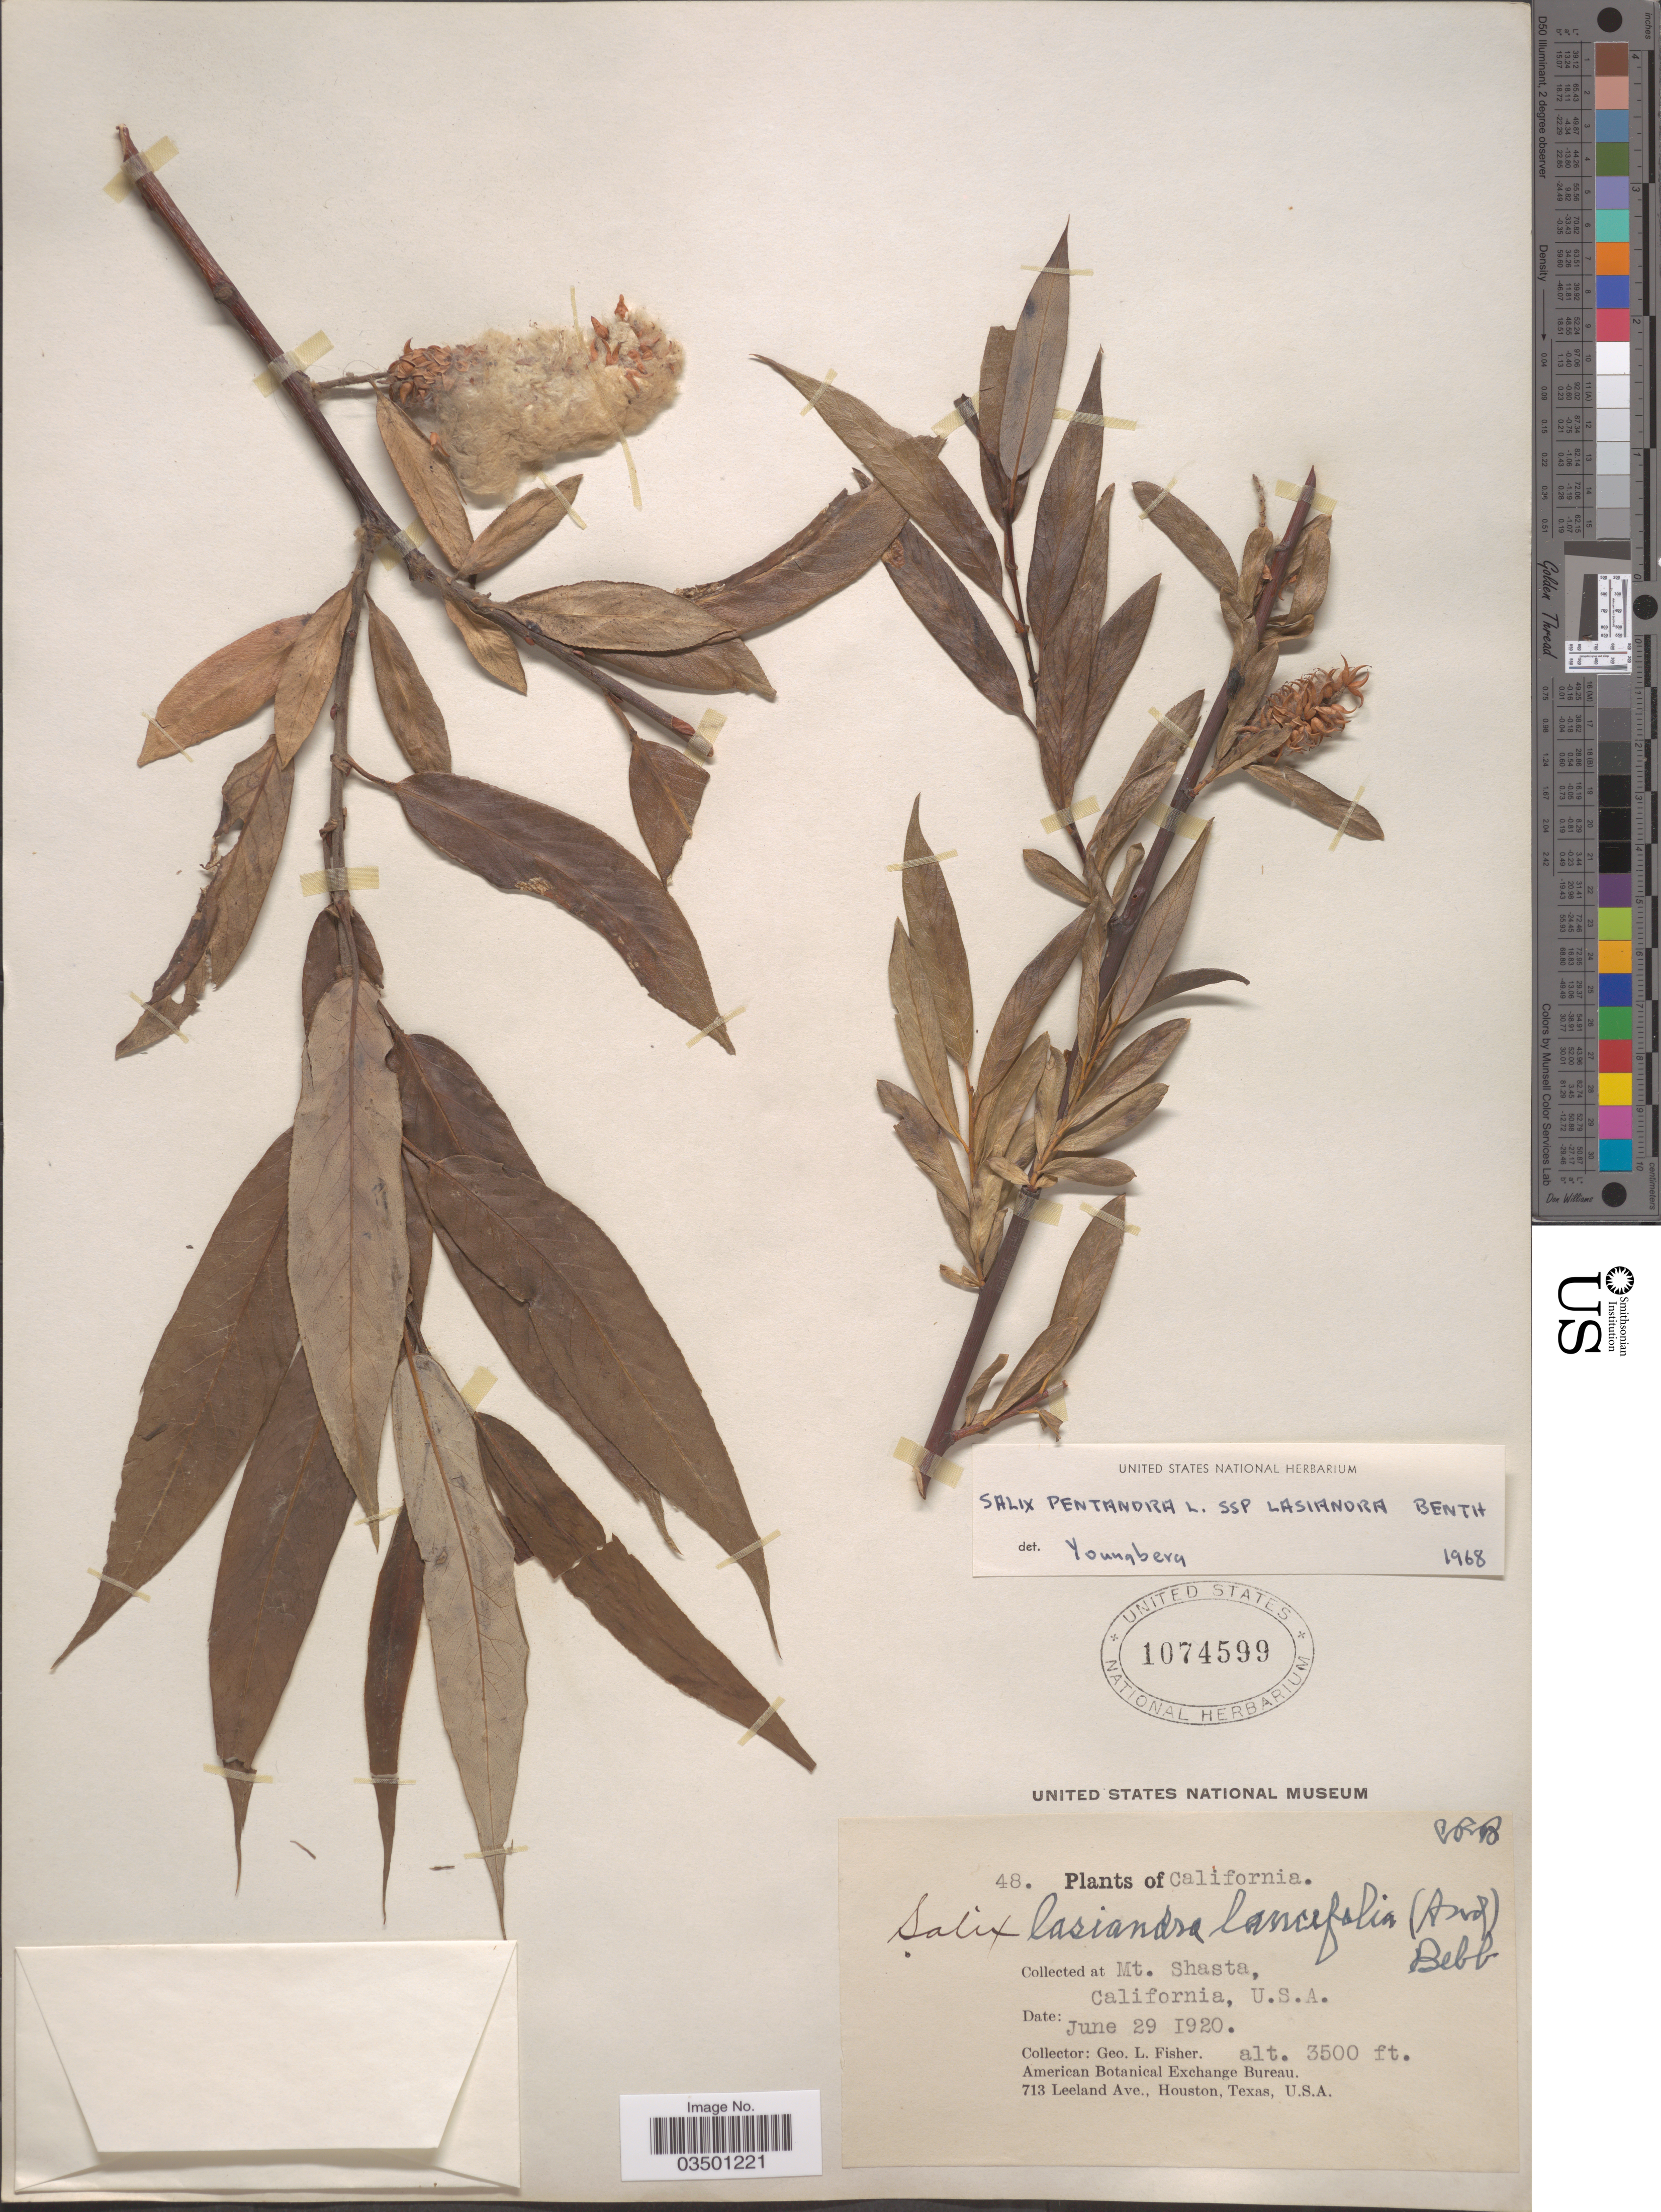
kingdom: Plantae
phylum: Tracheophyta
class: Magnoliopsida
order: Malpighiales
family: Salicaceae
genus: Salix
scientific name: Salix lasiandra var. lancifolia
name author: Bebb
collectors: G. L. Fisher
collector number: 48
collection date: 1920-06-29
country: United States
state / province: California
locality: Mt. Shasta.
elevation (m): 1067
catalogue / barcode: US 1074599